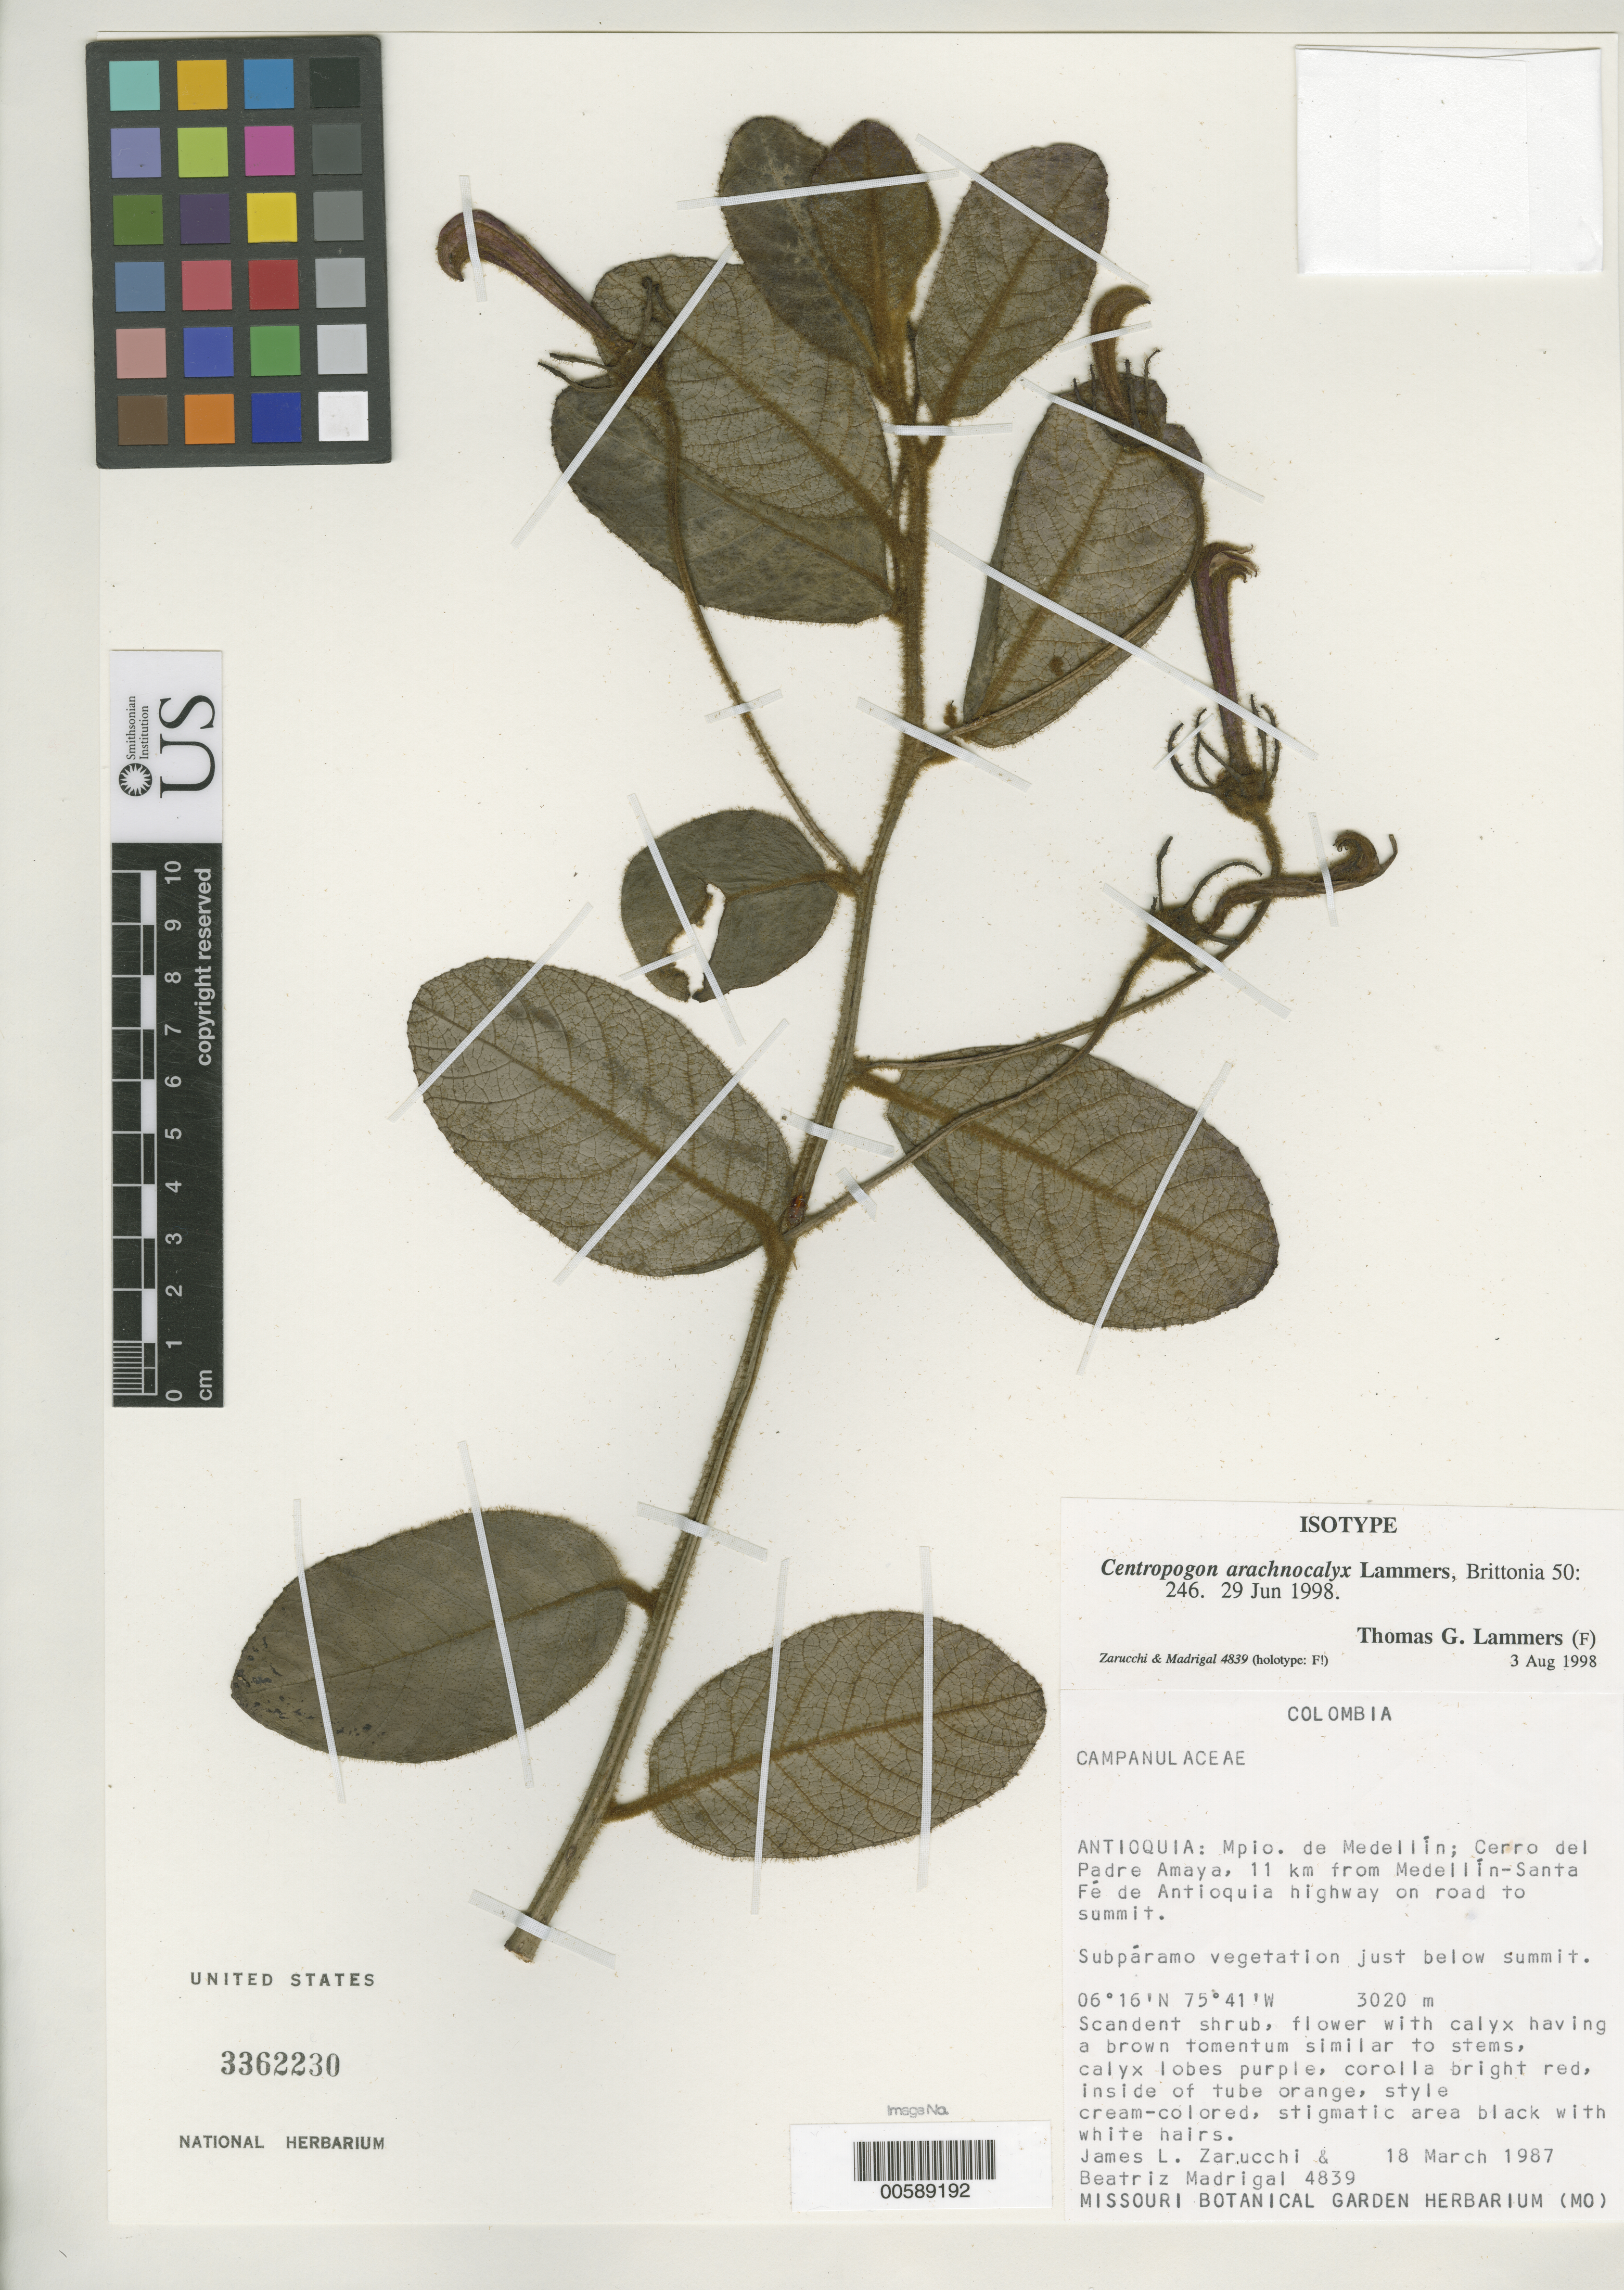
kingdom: Plantae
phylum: Tracheophyta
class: Magnoliopsida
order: Asterales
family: Campanulaceae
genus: Centropogon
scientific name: Centropogon arachnocalyx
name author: Lammers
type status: Isotype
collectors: J. L. Zarucchi & B. E. Madrigal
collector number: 4839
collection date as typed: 18 Mar 1987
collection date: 1987-03-18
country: Colombia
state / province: Antioquia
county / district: Medellín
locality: Cerro del Padre Amaya, 11 km from Medellin-Santa Fe de Antioquia Highway on road to summit.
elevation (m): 3020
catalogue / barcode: US 3362230